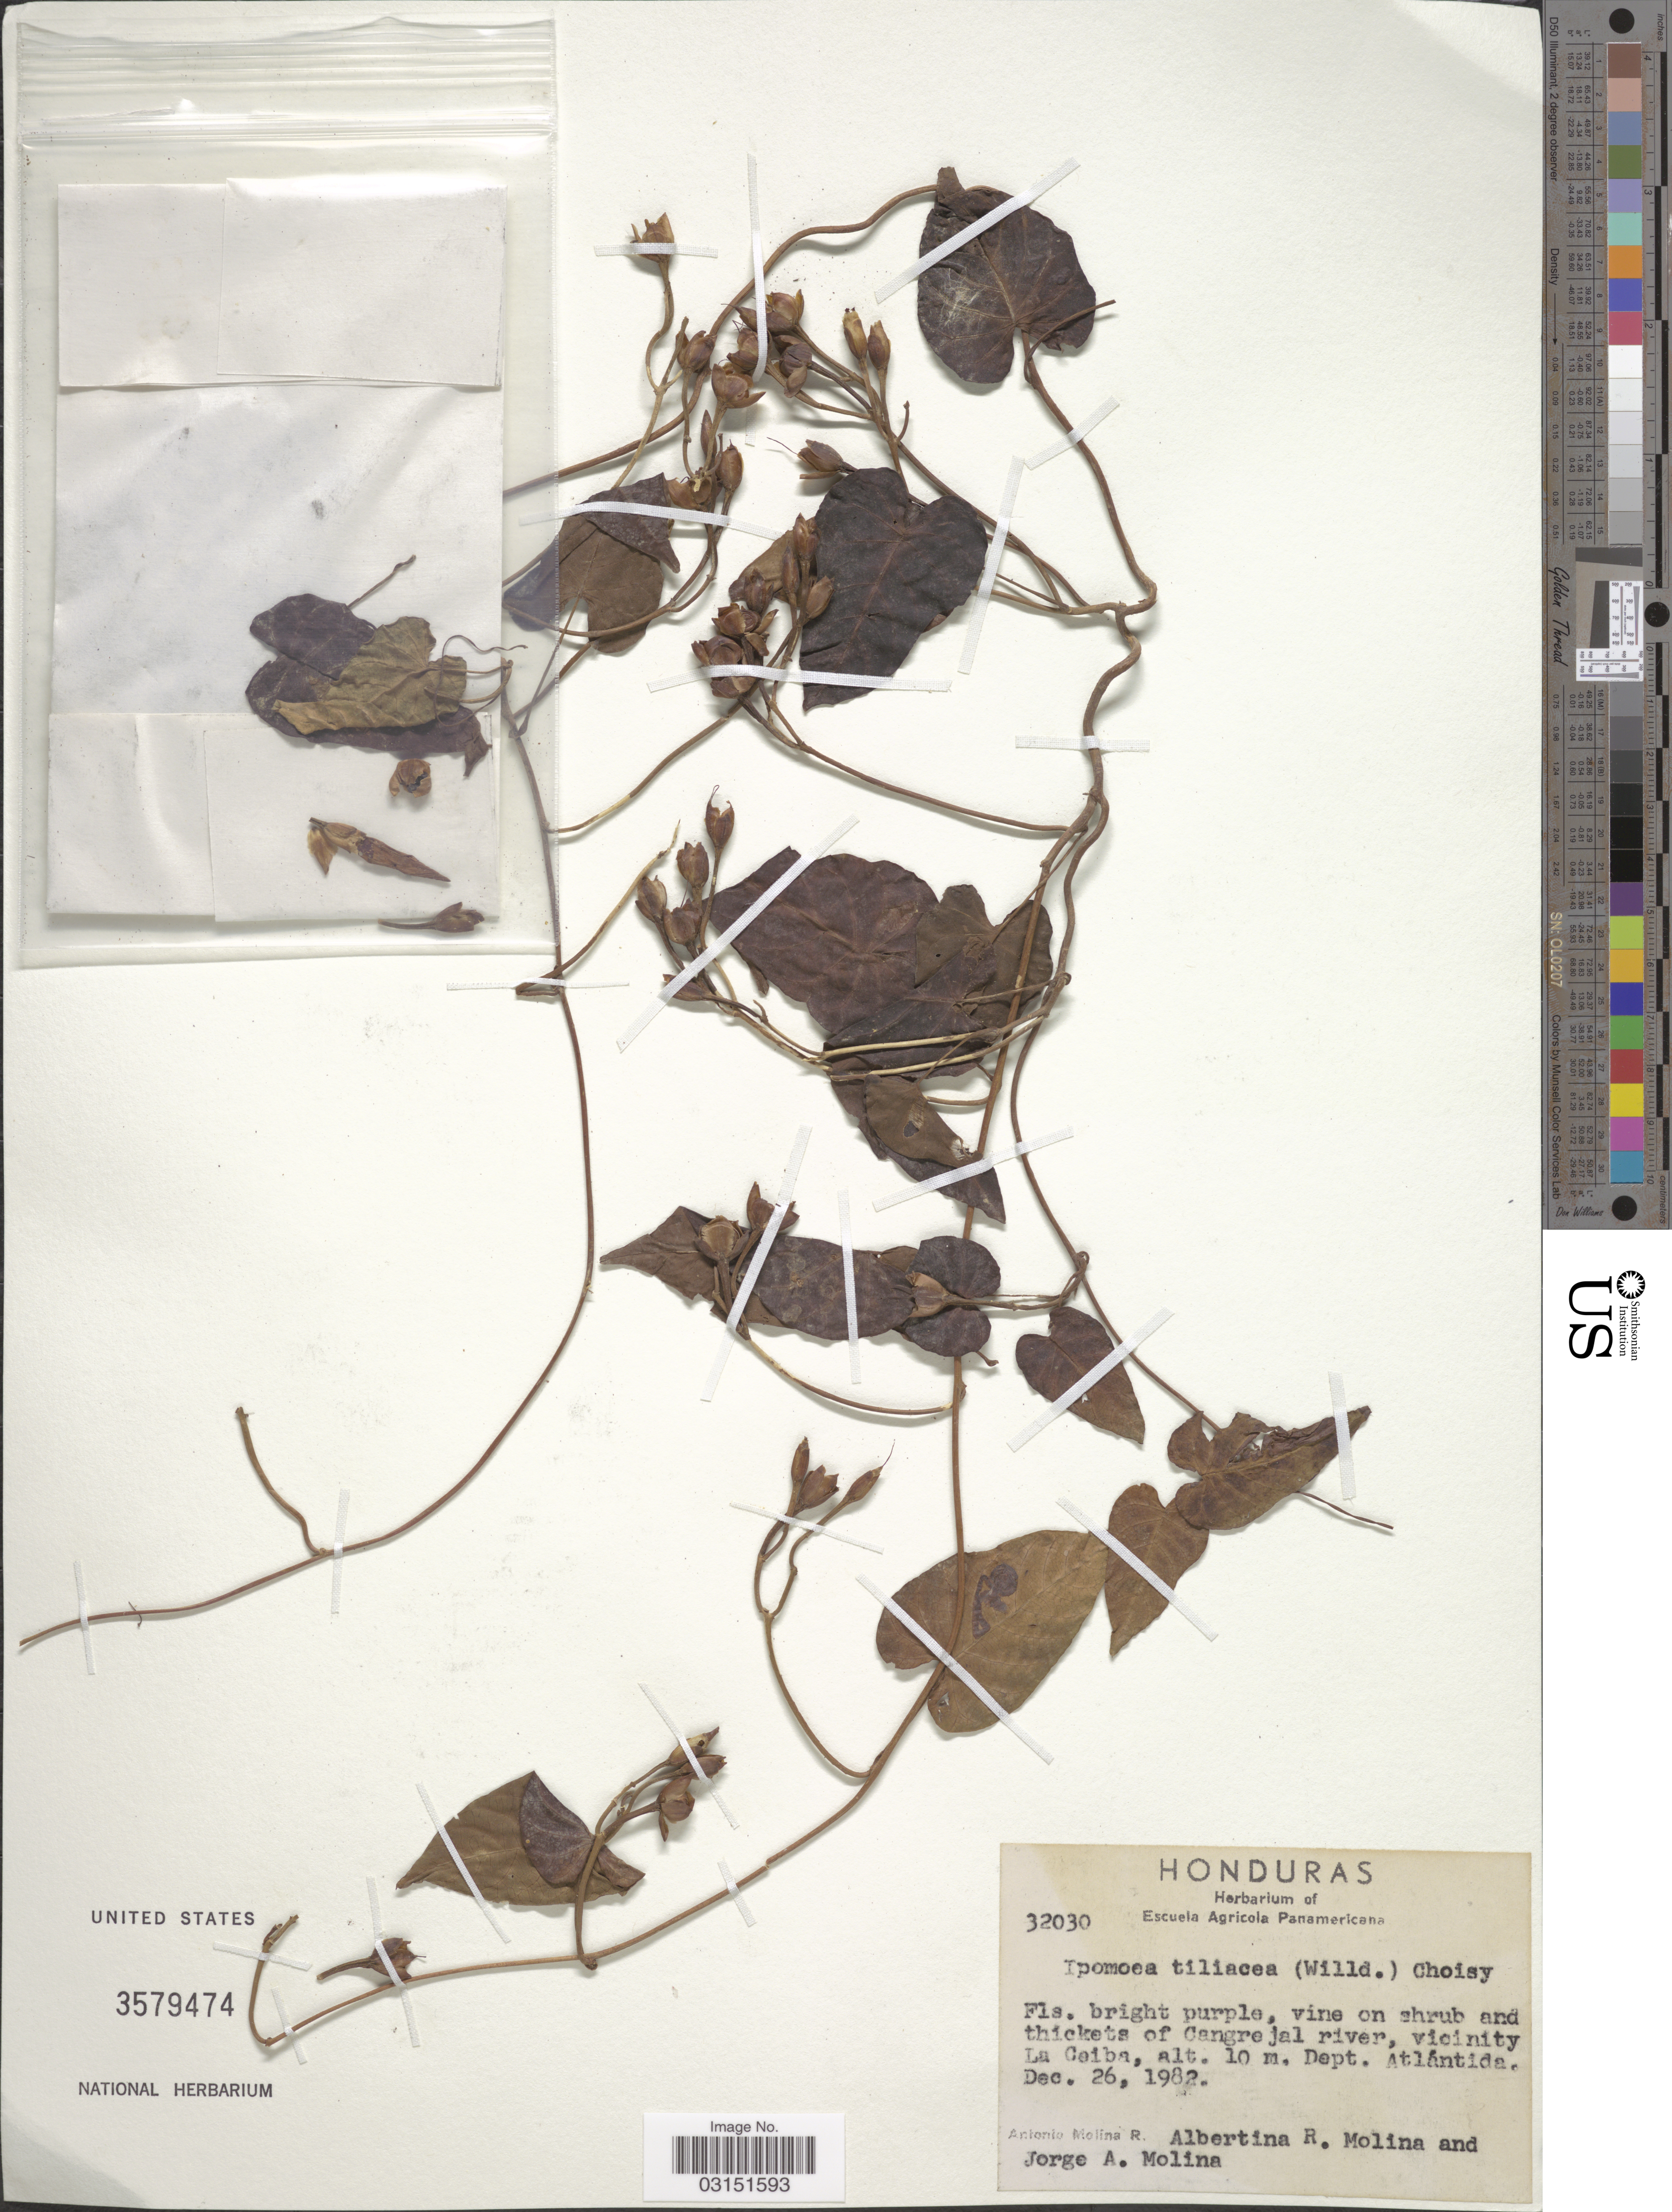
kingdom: Plantae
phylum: Tracheophyta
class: Magnoliopsida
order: Solanales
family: Convolvulaceae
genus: Ipomoea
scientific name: Ipomoea tiliacea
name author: (Willd.) Choisy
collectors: A. Molina R., A. R. Molina & J. A. Molina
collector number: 32030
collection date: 1982-12-26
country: Honduras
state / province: Atlántida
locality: And thickets of Cangrejal river, vicinity La Ceiba. Dept. Atlántida.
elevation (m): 10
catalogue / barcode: US 3579474